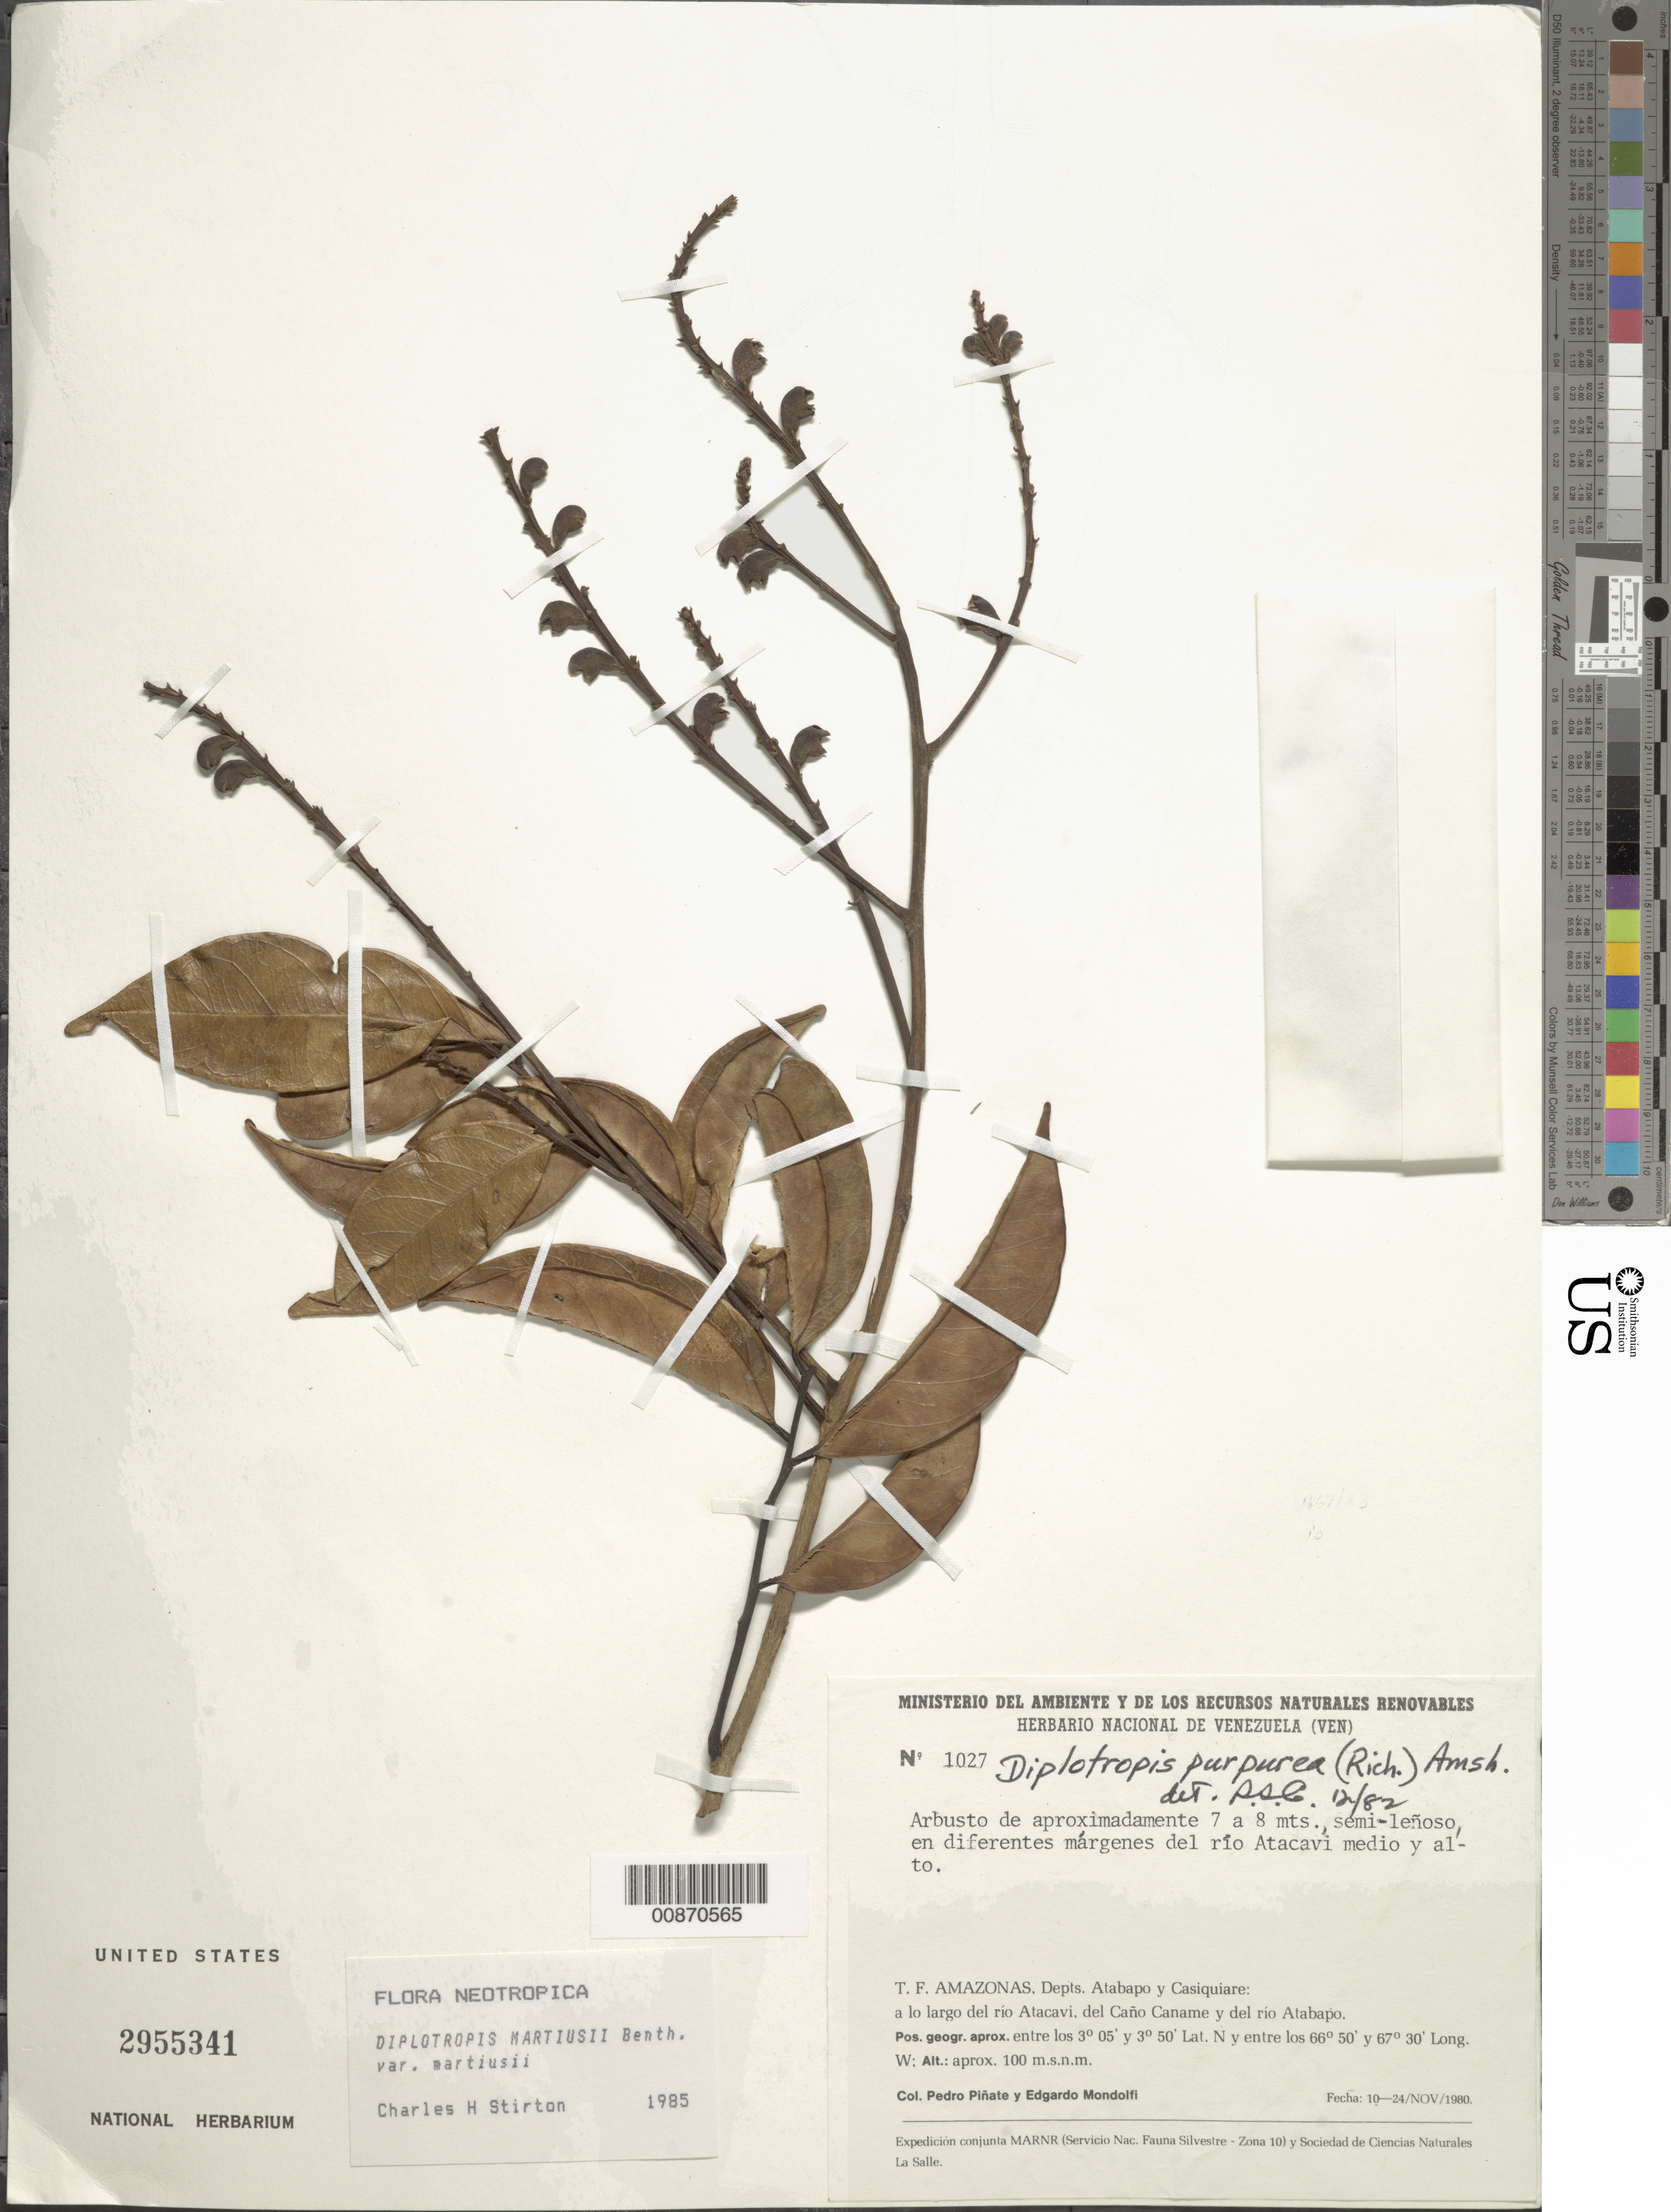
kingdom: Plantae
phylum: Tracheophyta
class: Magnoliopsida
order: Fabales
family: Fabaceae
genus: Diplotropis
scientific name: Diplotropis martiusii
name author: Benth.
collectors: P. Piñate & E. Mondolfi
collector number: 1027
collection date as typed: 10-Nov-80 to 24-Nov-80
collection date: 1980-11-10/1980-11-24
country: Venezuela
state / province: Amazonas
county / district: Atabapo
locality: Río Atacavi, Caño Caname & Río Atabapo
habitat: En diferentes margenes del rio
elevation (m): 100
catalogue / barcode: US 2955341